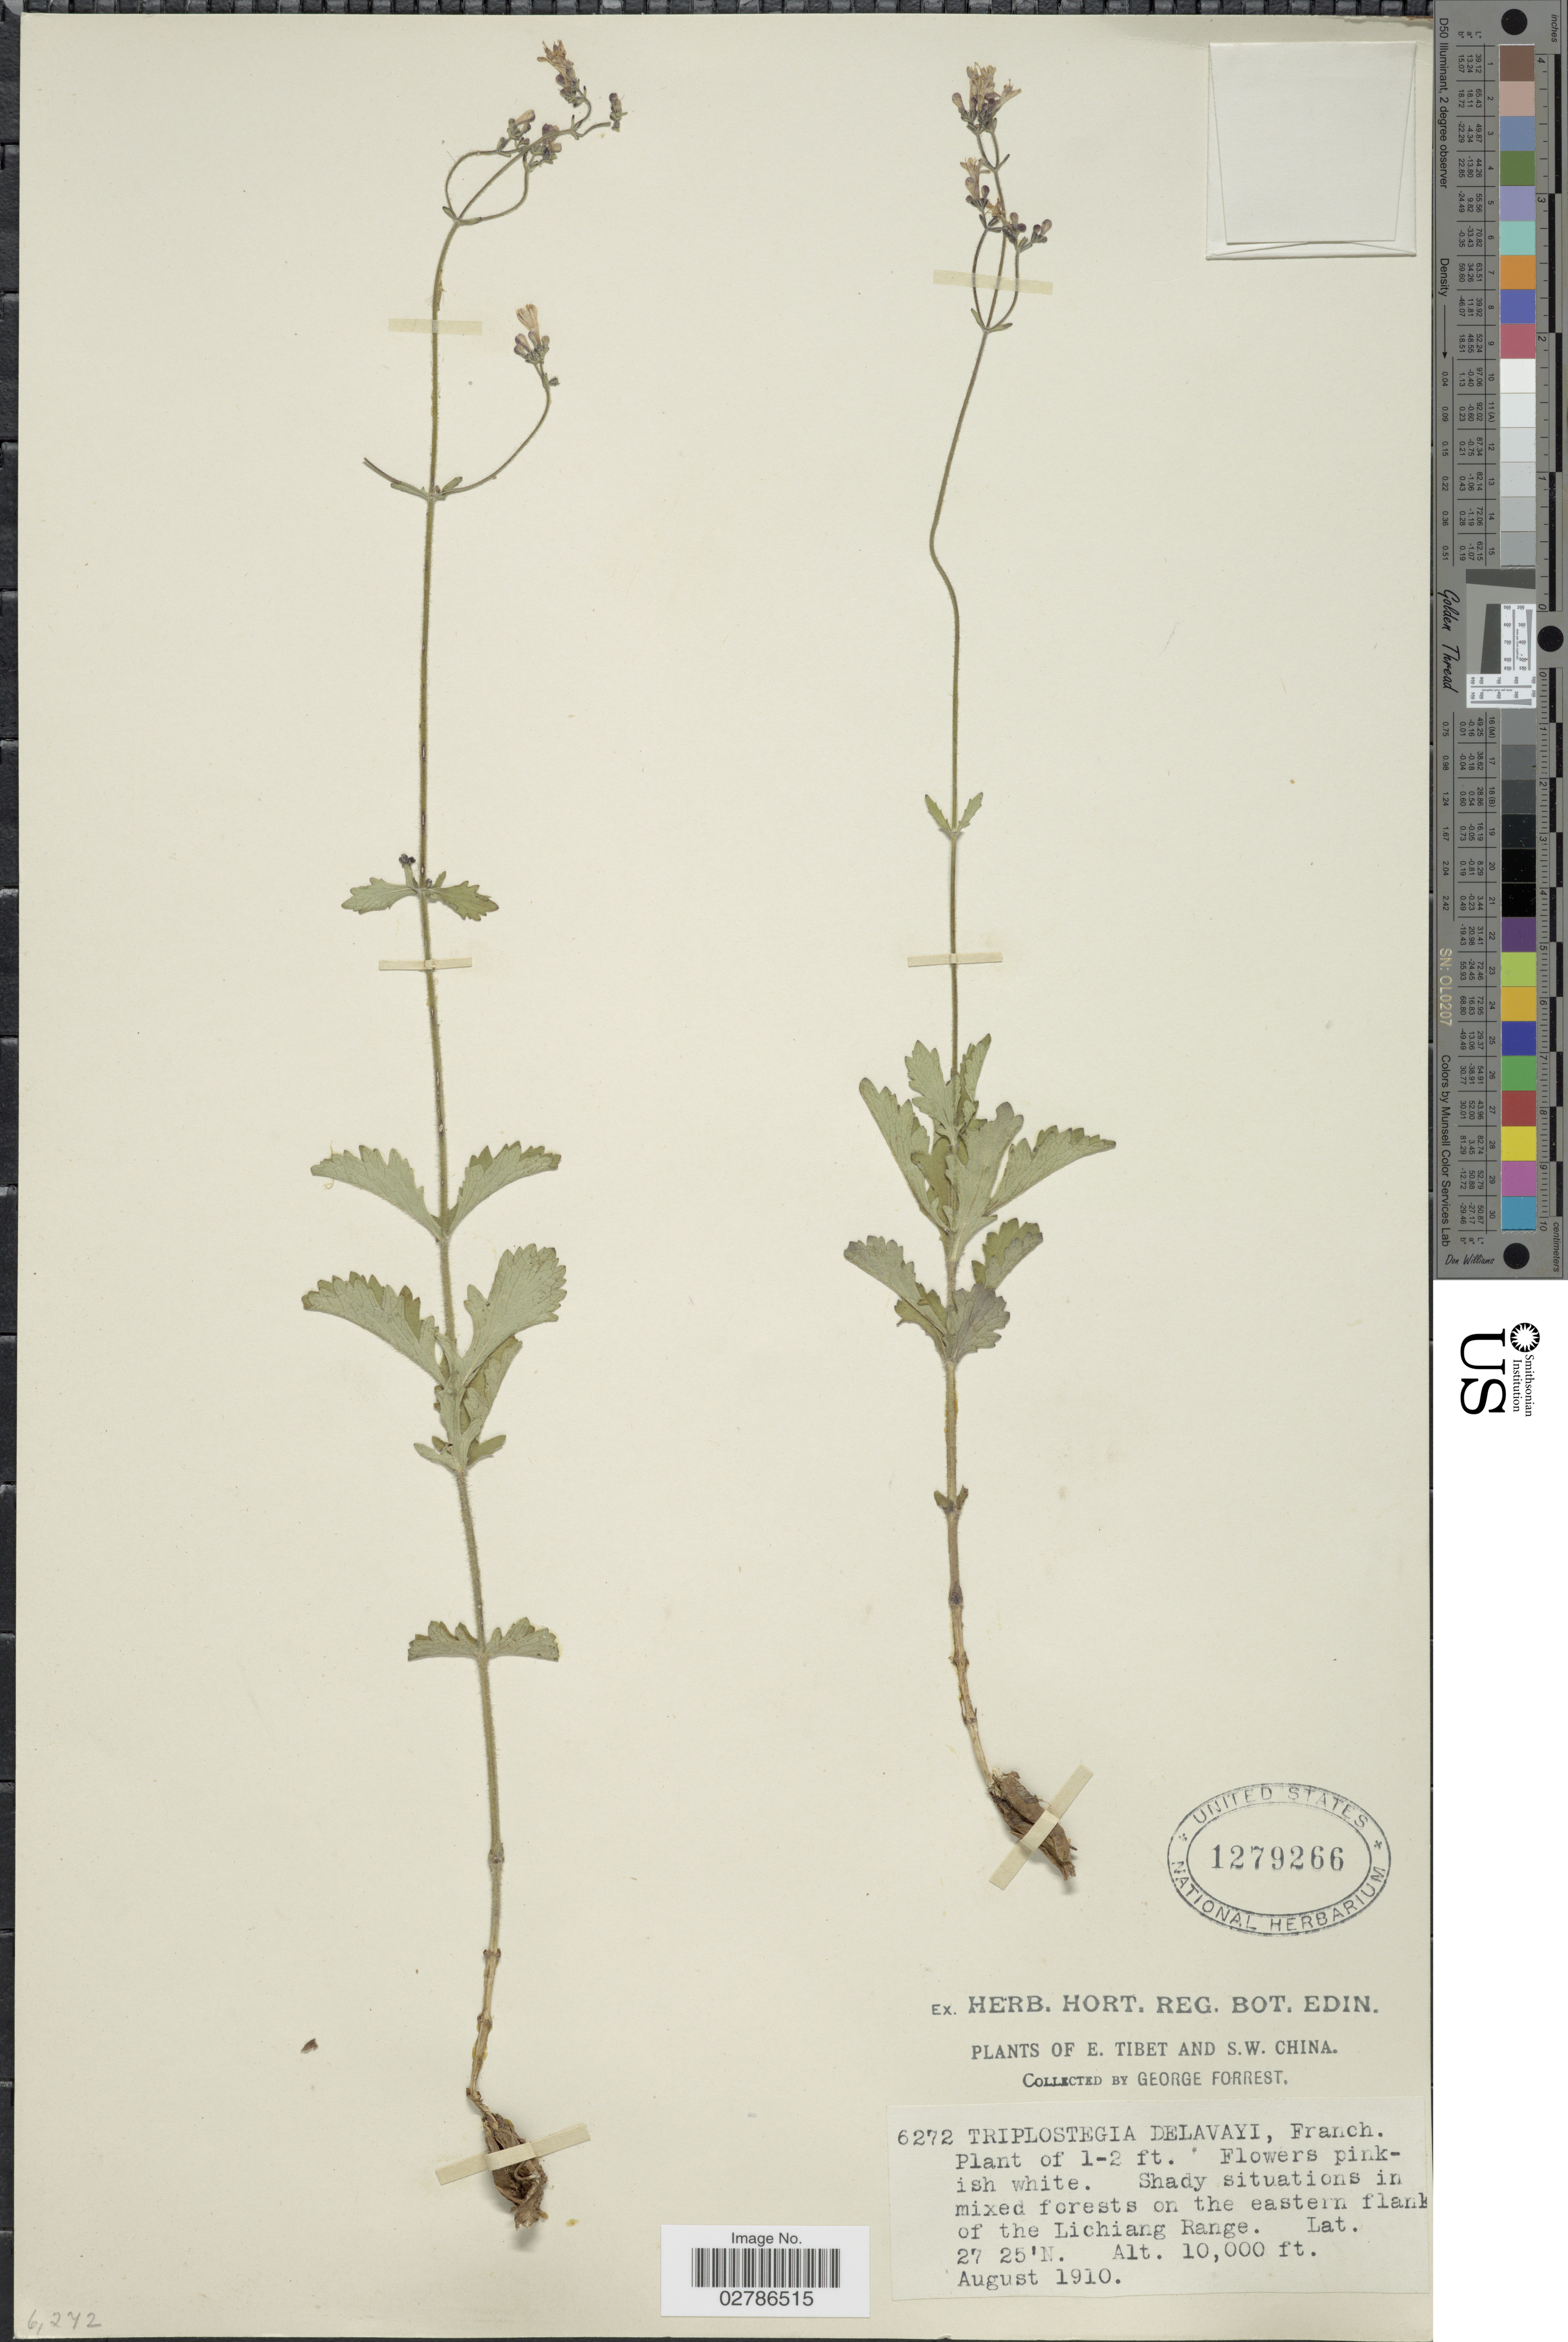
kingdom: Plantae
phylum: Tracheophyta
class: Magnoliopsida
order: Dipsacales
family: Caprifoliaceae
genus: Triplostegia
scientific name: Triplostegia grandiflora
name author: Gagnep.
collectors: G. Forrest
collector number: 6272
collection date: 1910-08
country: China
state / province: Xizang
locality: E. Tibet and S.W. China, Shady situations in mixed forests on the eastern flank of the Lichiang Range.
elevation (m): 3048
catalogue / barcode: US 1279266